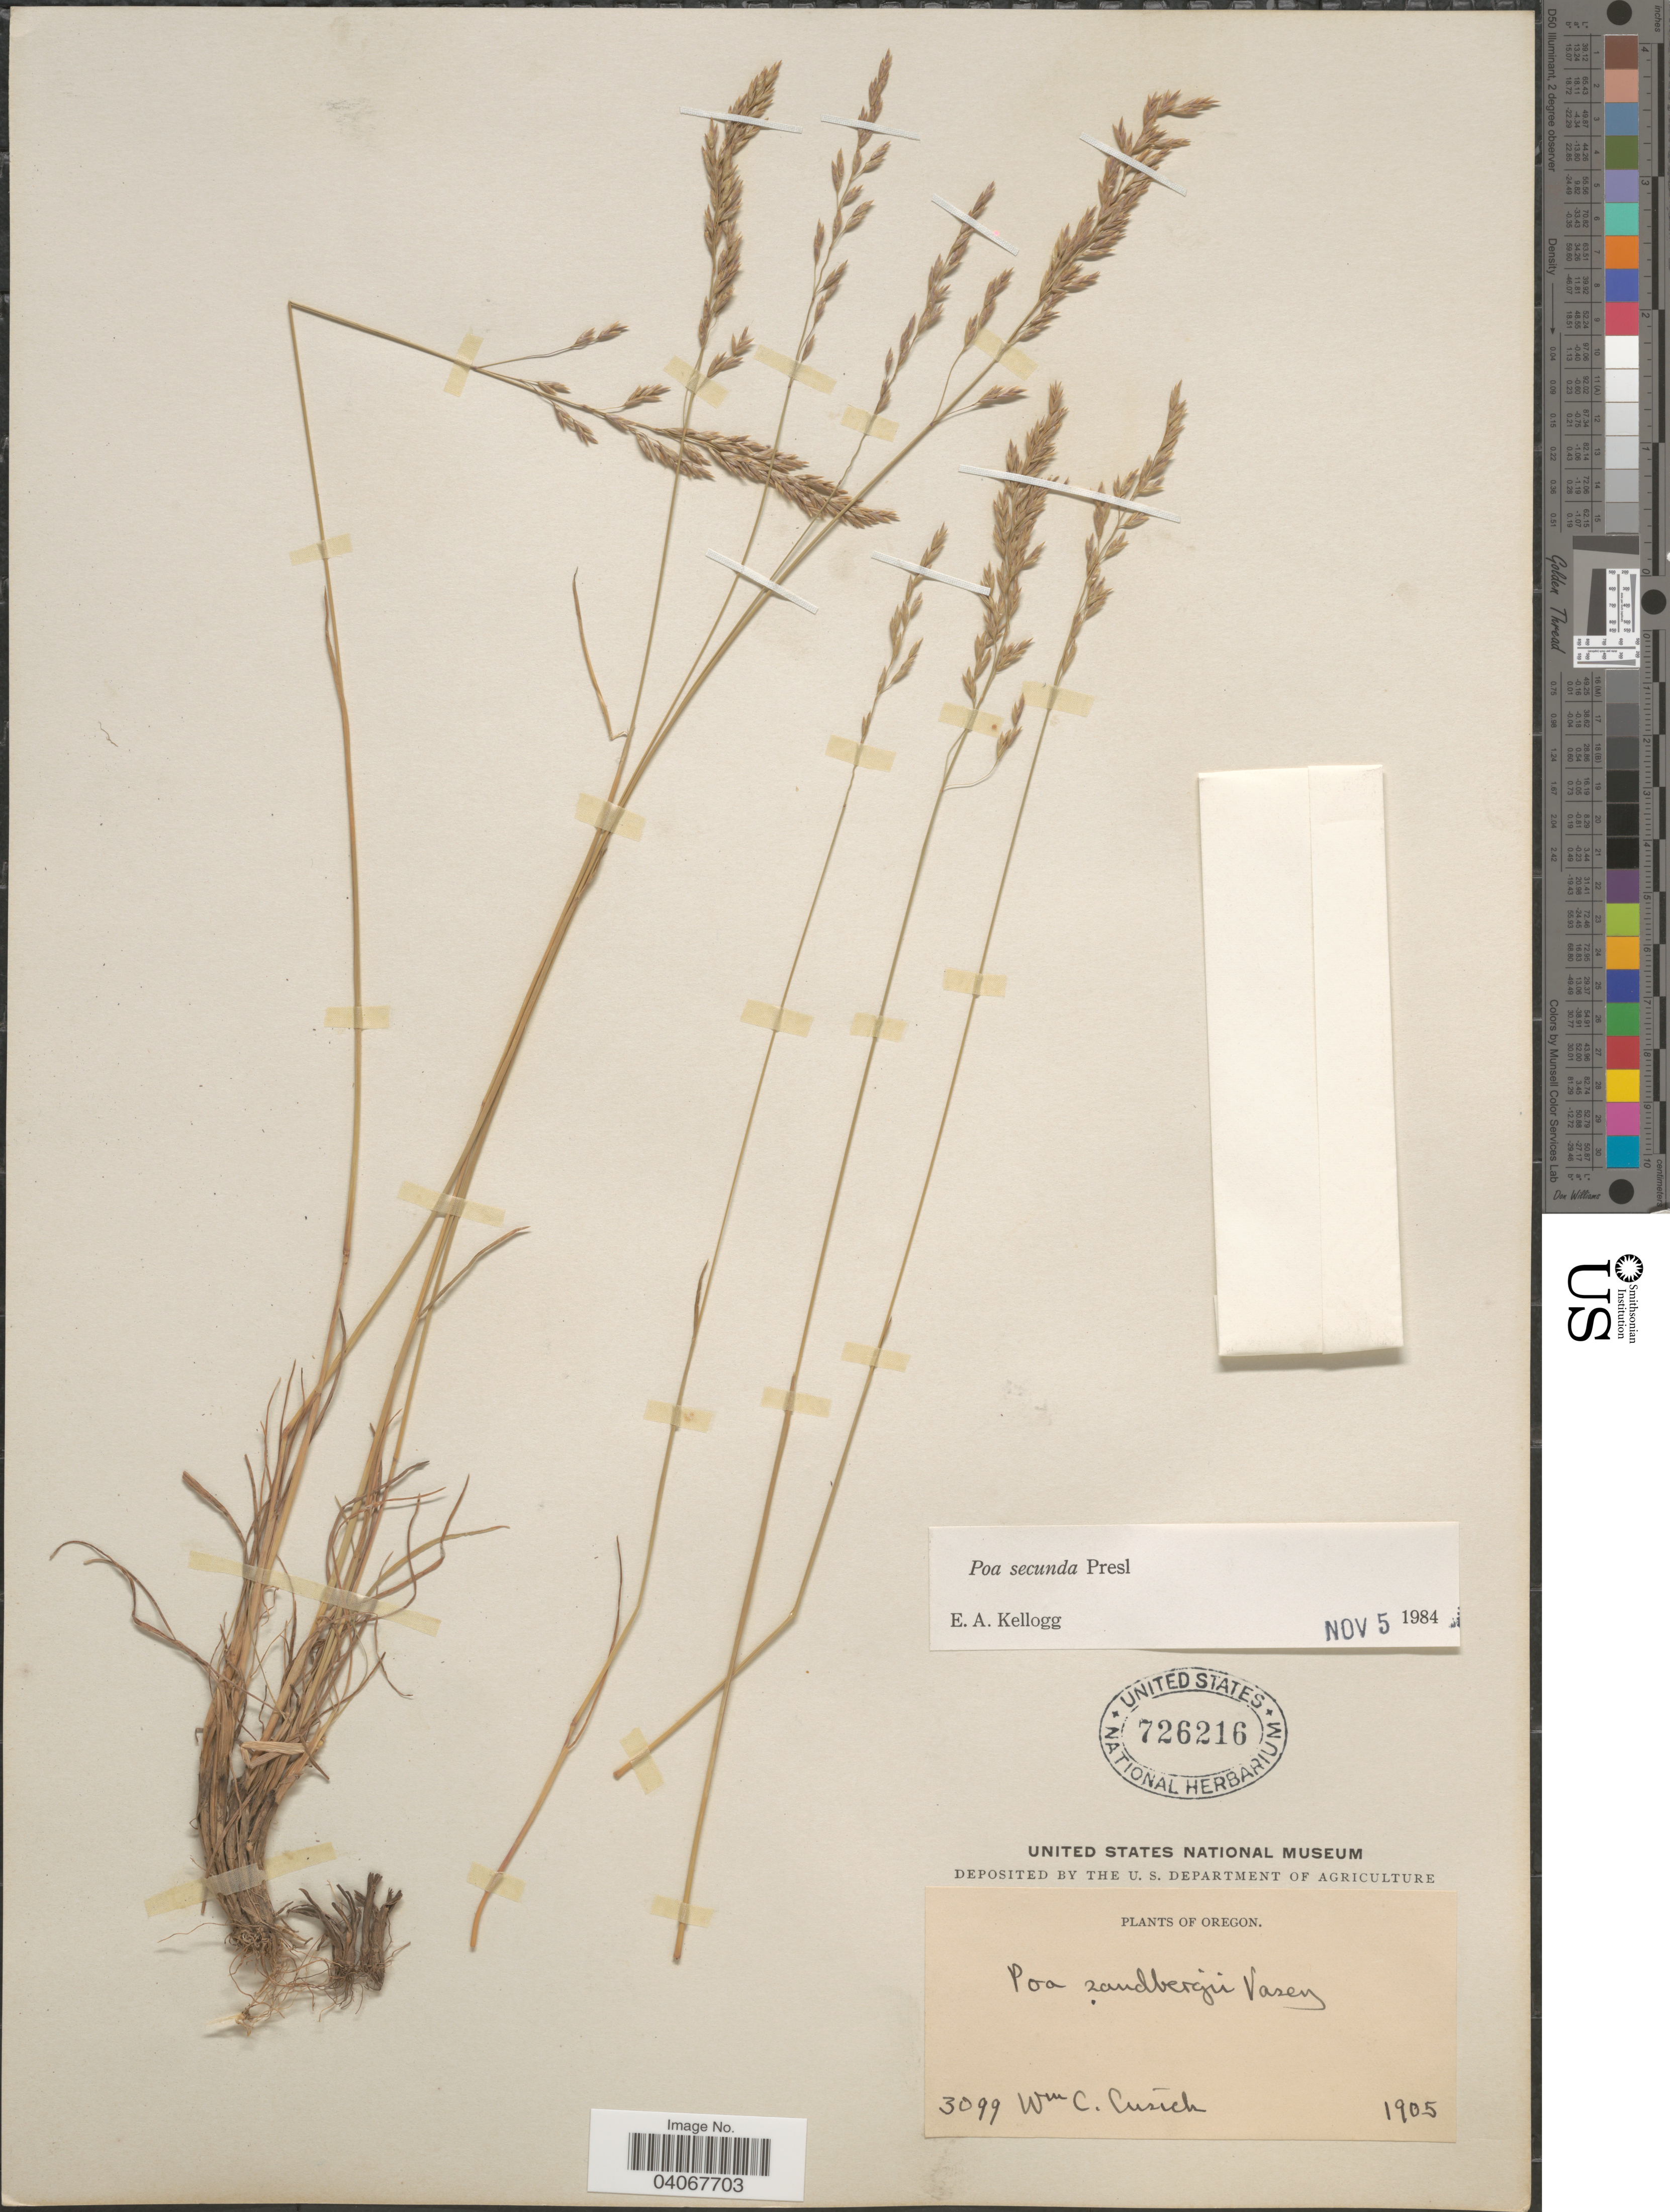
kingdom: Plantae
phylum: Tracheophyta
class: Liliopsida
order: Poales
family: Poaceae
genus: Poa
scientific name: Poa secunda subsp. secunda var. secunda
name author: J. Presl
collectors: W. C. Cusick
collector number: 3099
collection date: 1905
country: United States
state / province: Oregon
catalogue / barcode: US 726216